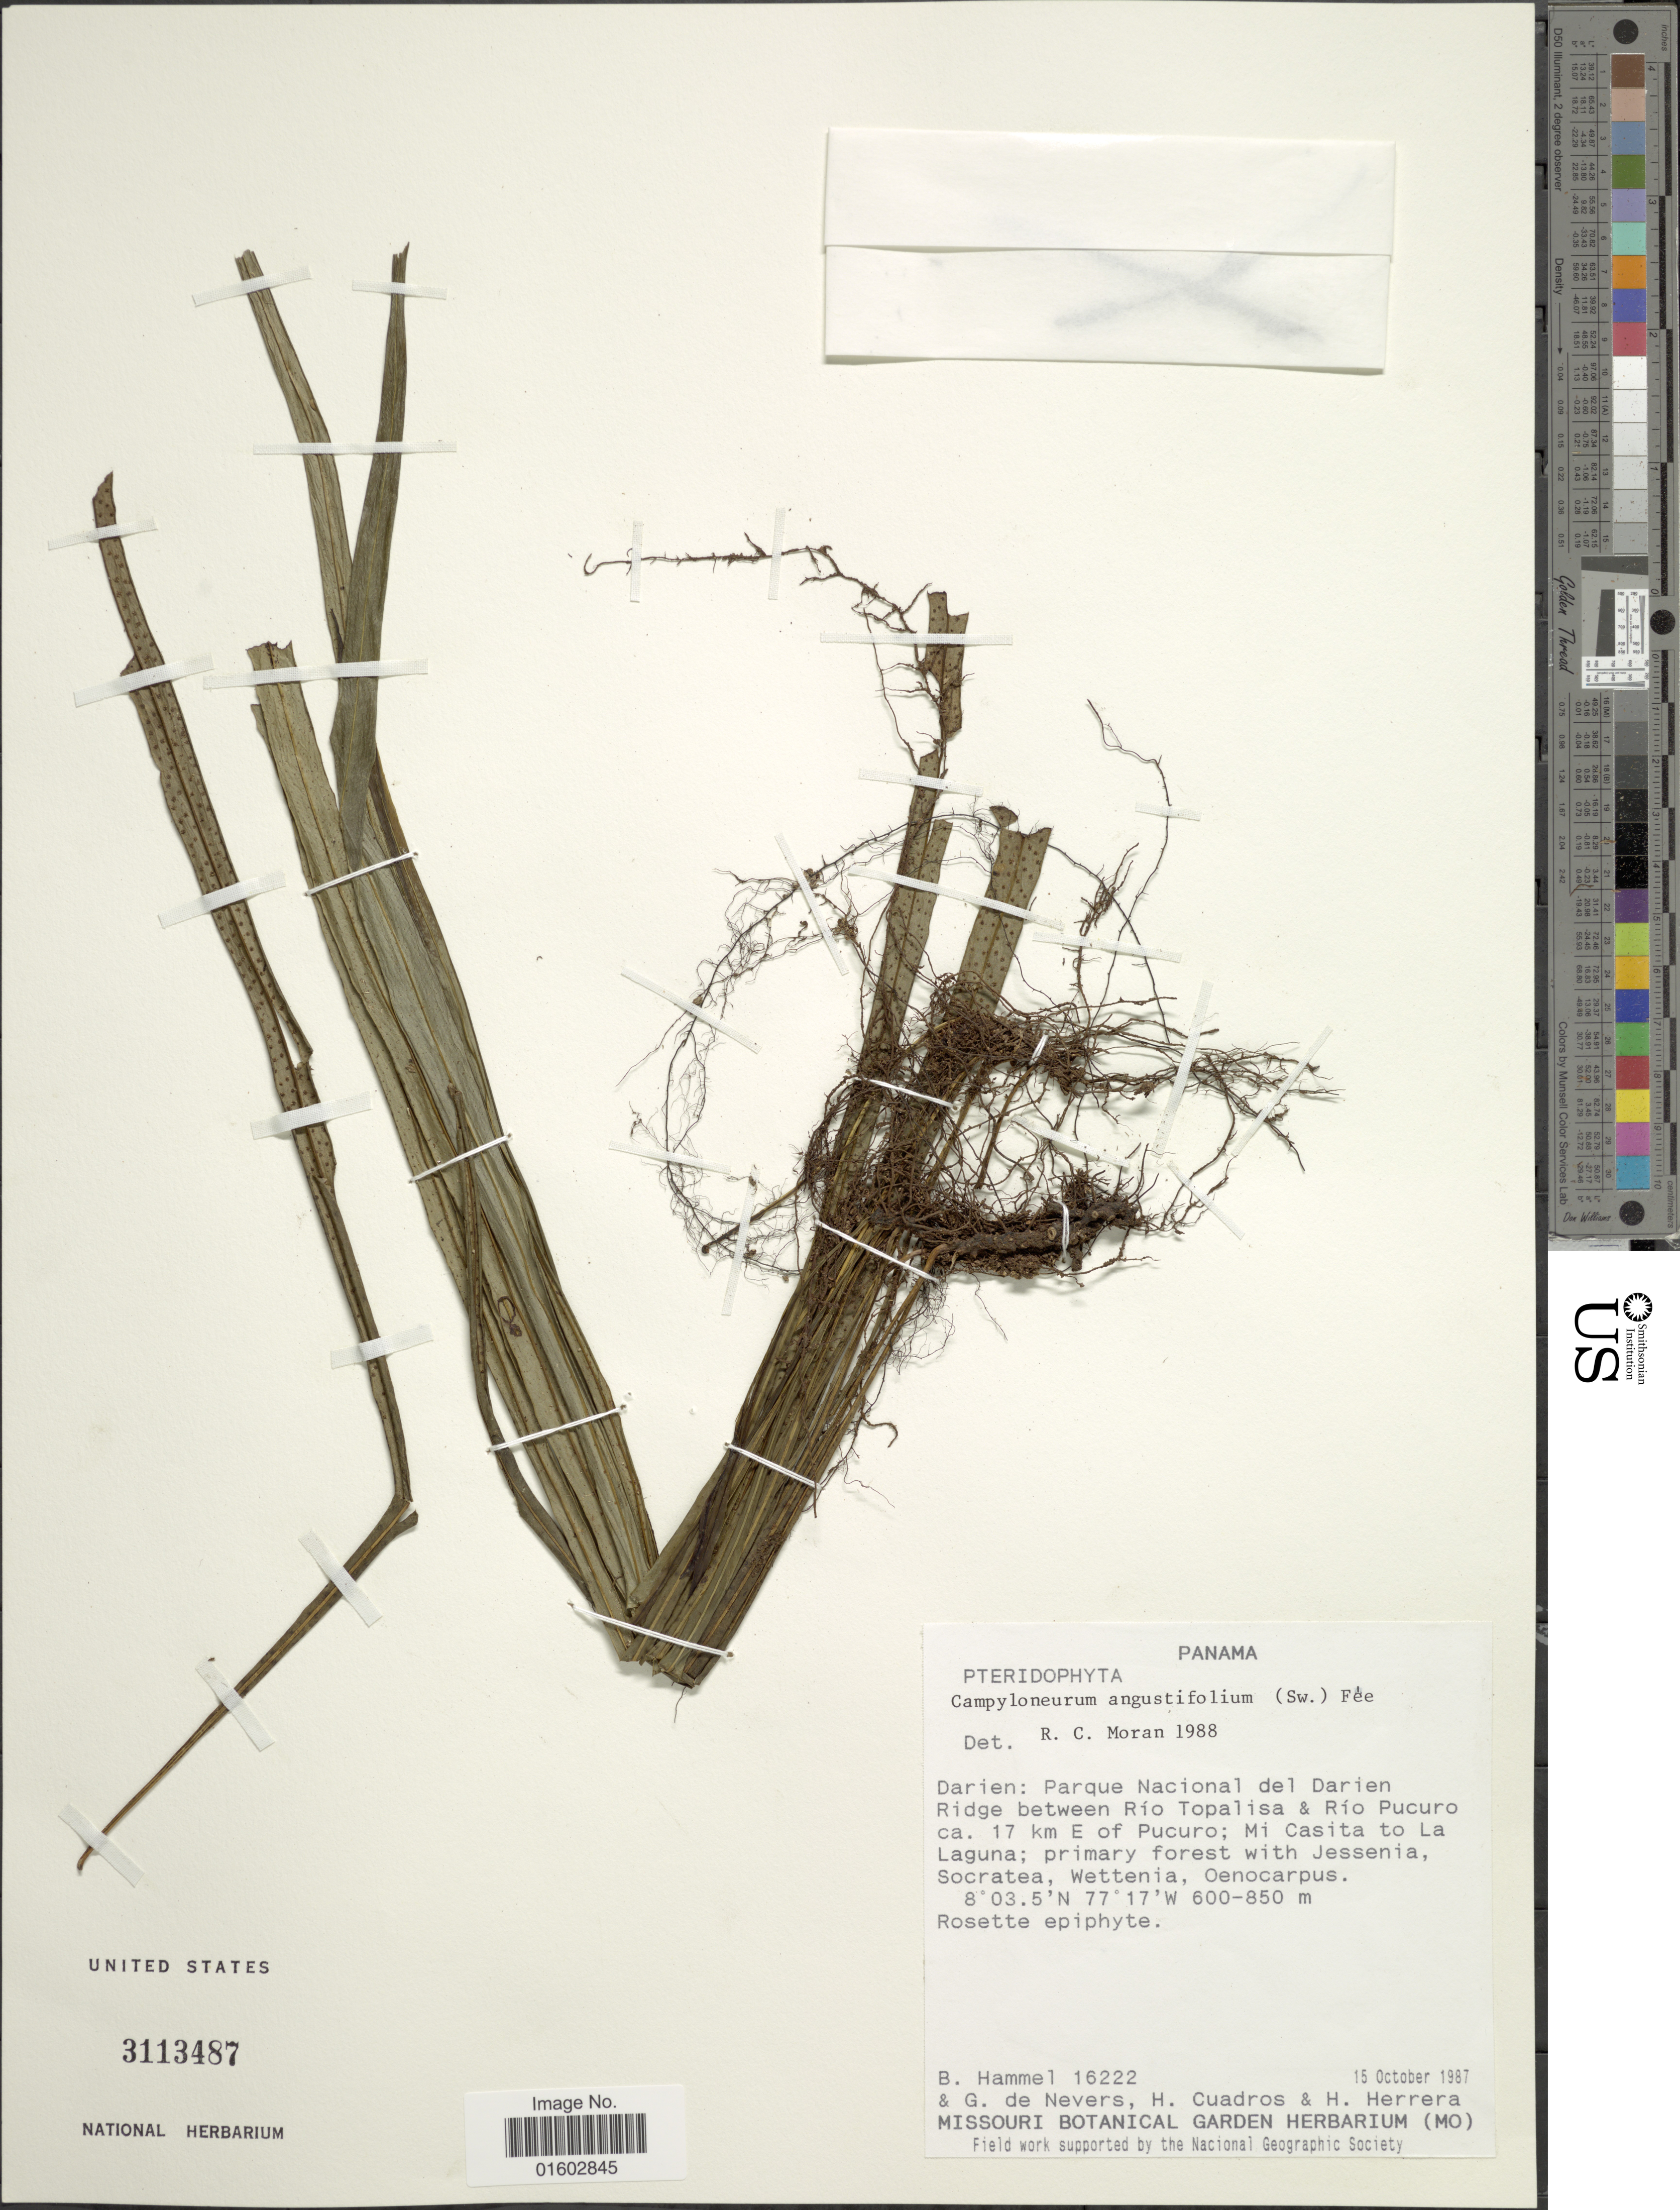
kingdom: Plantae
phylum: Tracheophyta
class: Polypodiopsida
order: Polypodiales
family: Polypodiaceae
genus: Campyloneurum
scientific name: Campyloneurum angustifolium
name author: (Sw.) Fée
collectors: B. Hammel, G. C. de Nevers, H. Cuadros & H. Herrera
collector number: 16222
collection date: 1987-10-15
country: Panama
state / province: Darién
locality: Parque Nacional del Darien Ridge between Rio Topalisa & Rio Purcuro ca. 17 l km E of Pucuro: Mi Castita to La Laguna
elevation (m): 600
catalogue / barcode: US 3113487